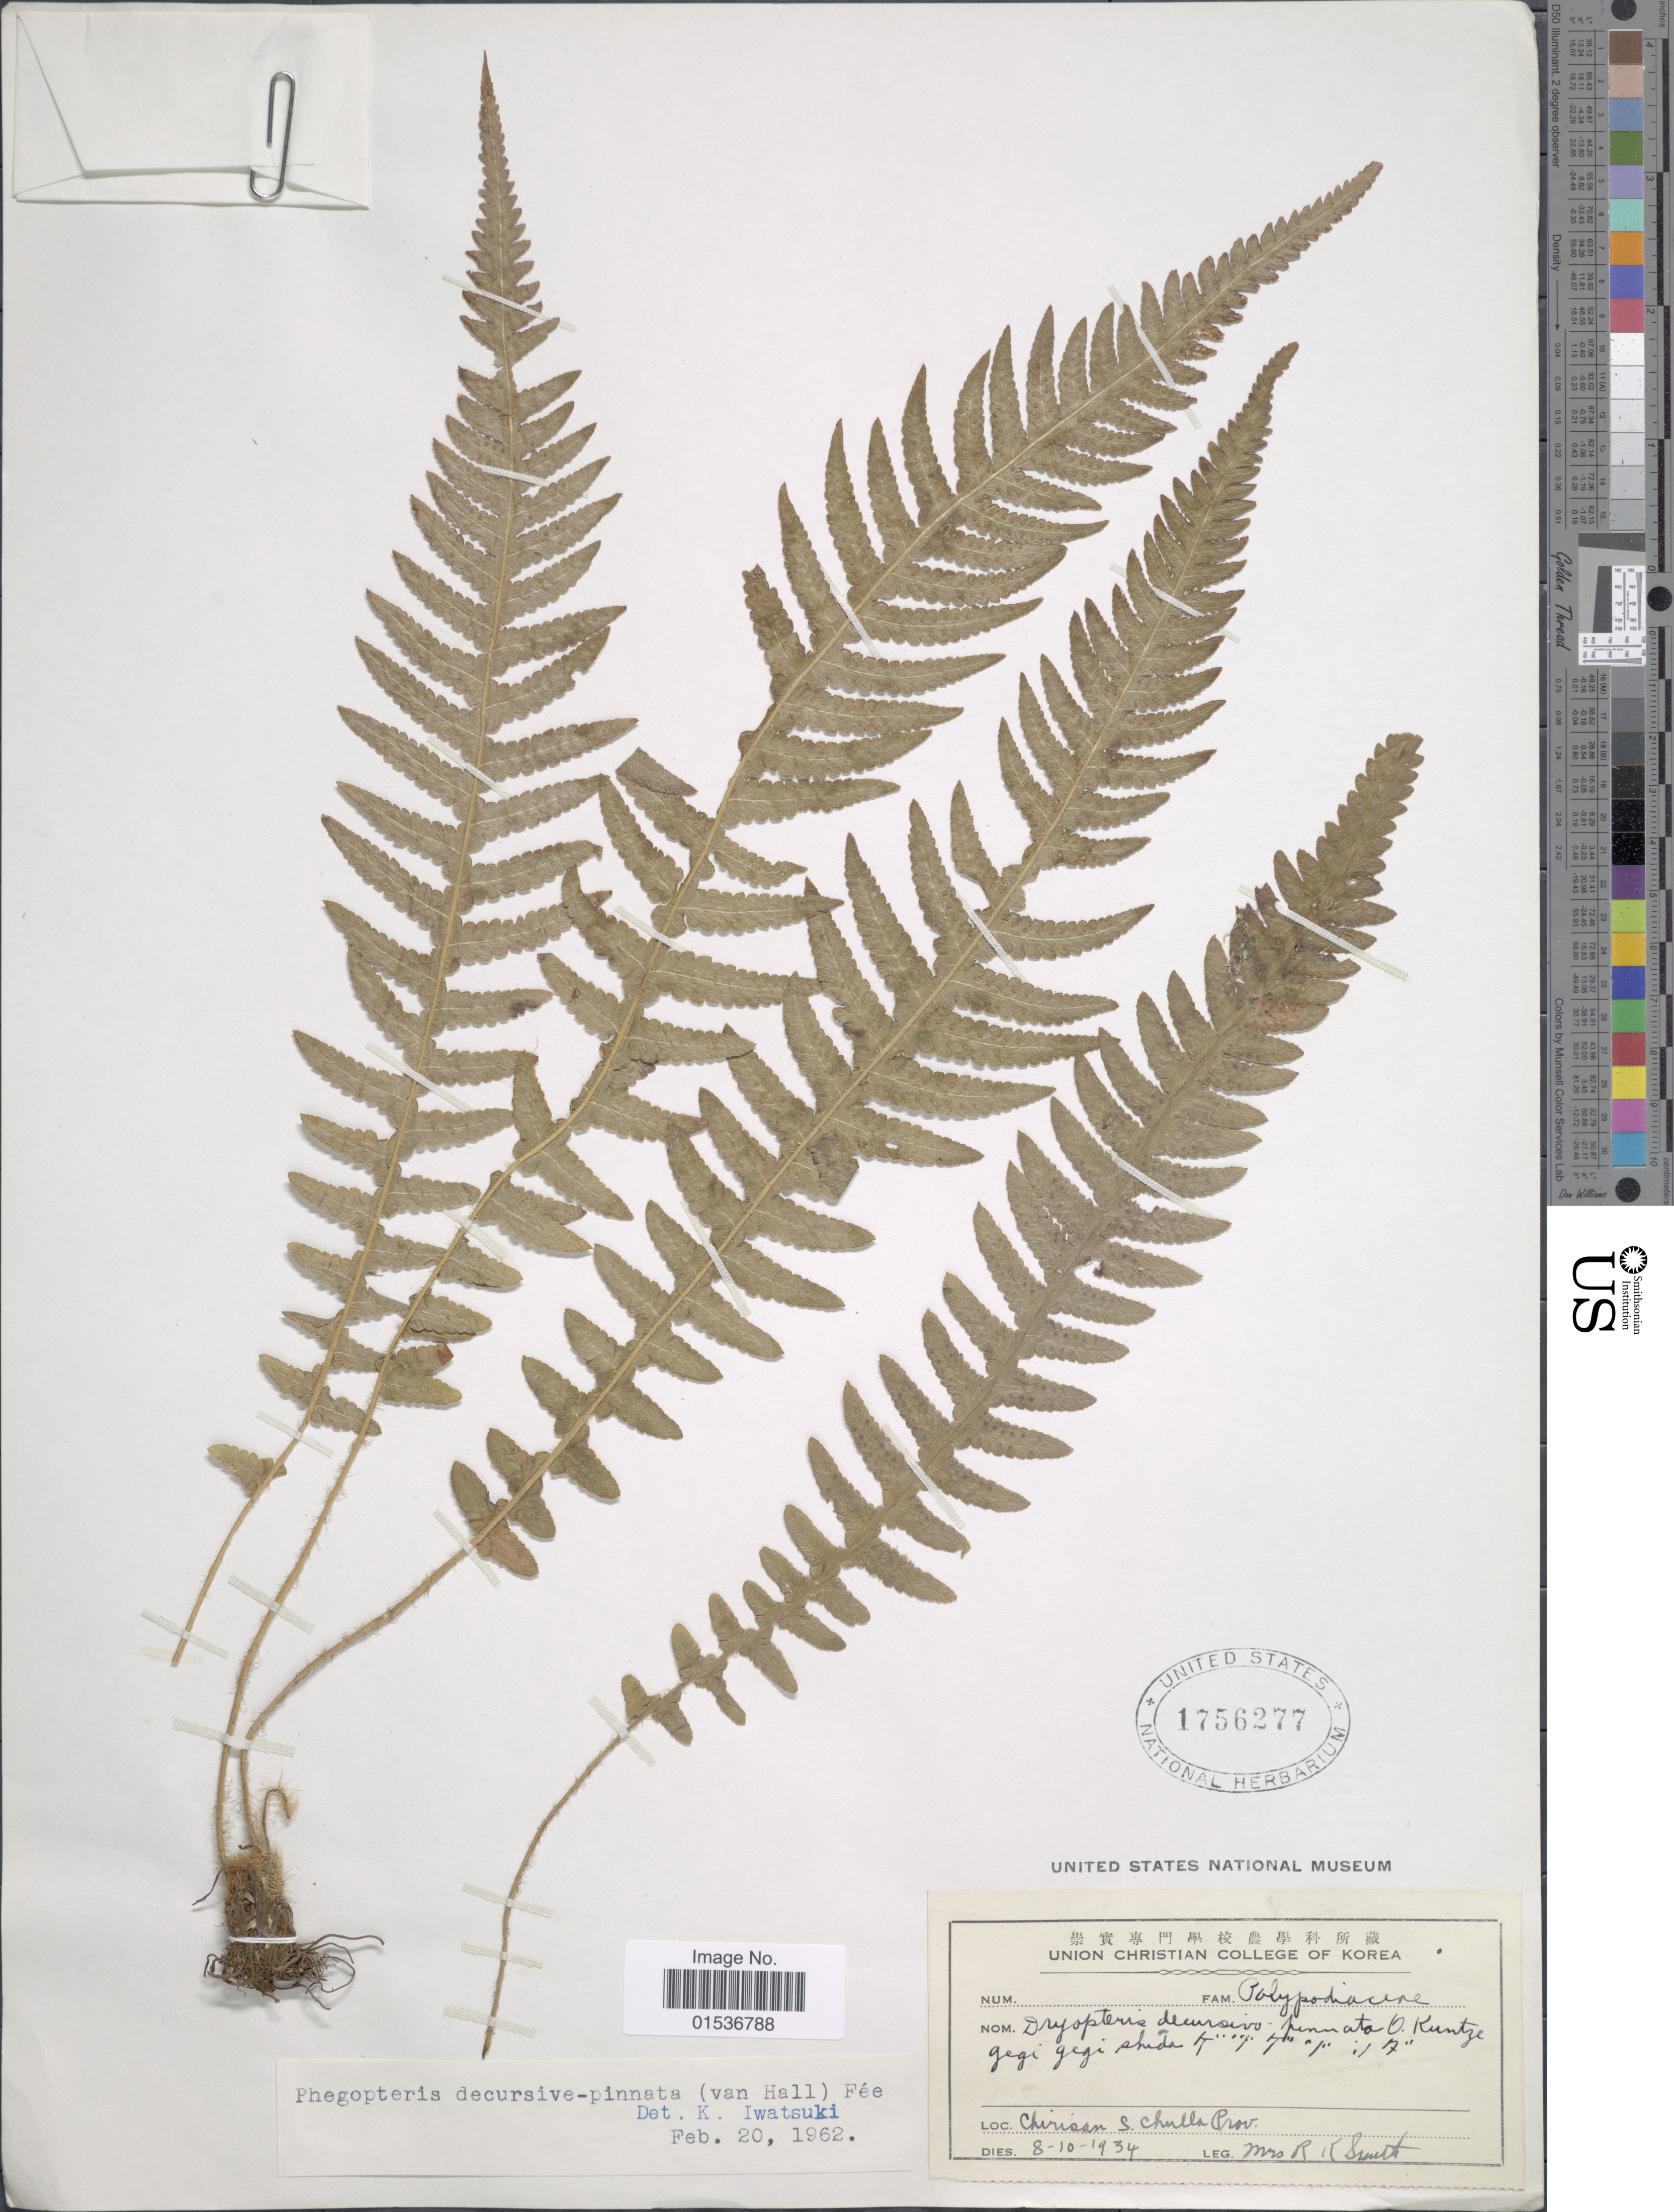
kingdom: Plantae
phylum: Tracheophyta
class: Polypodiopsida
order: Polypodiales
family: Thelypteridaceae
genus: Phegopteris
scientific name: Phegopteris decursivepinnata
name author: (H.C. Hall) Fée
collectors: Mrs. R. K. Smith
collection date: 1934-10-08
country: South Korea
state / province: South Gyeongsang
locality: Chirisan S. Chulla Prov. (Mt. Jiri)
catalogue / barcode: US 1756277